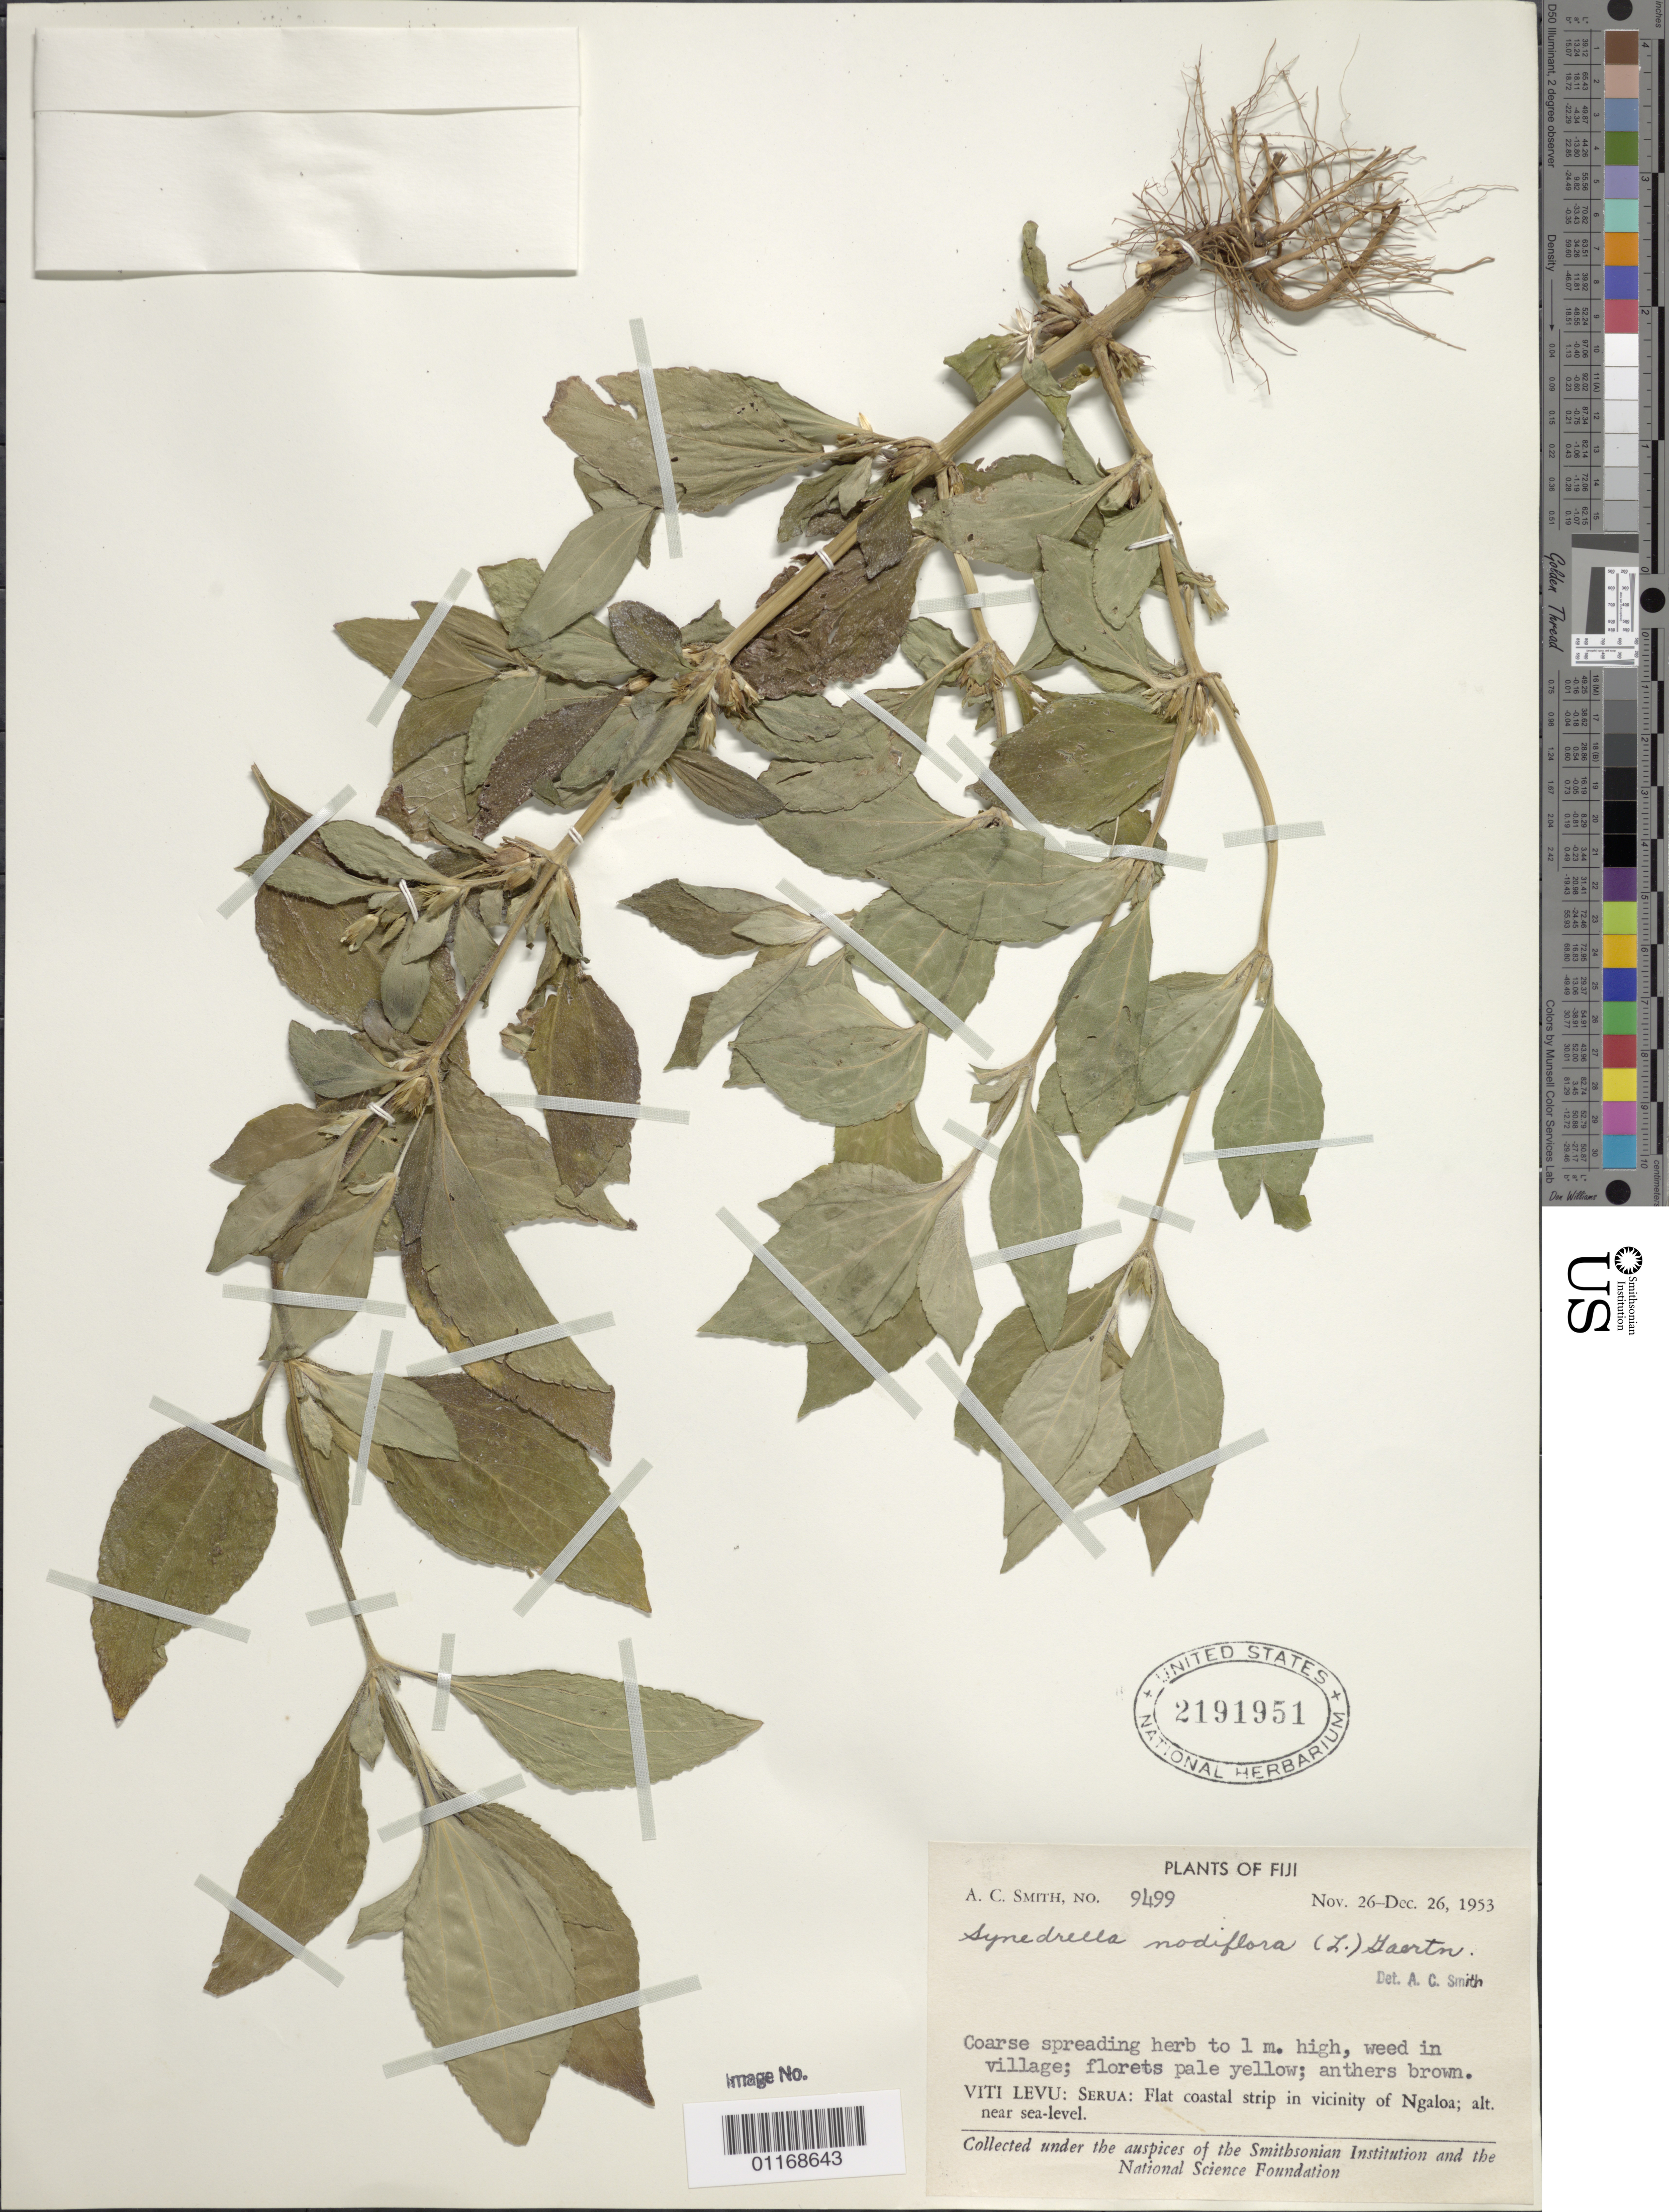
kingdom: Plantae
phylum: Tracheophyta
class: Magnoliopsida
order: Asterales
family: Asteraceae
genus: Synedrella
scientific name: Synedrella nodiflora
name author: (L.) Gaertn.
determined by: Smith, A. C.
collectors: A. C. Smith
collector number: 9499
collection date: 1953-11-26/1953-12-26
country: Fiji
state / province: Serua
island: Viti Levu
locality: Flat coastal strip in vicinity of Ngaloa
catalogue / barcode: US 2191951